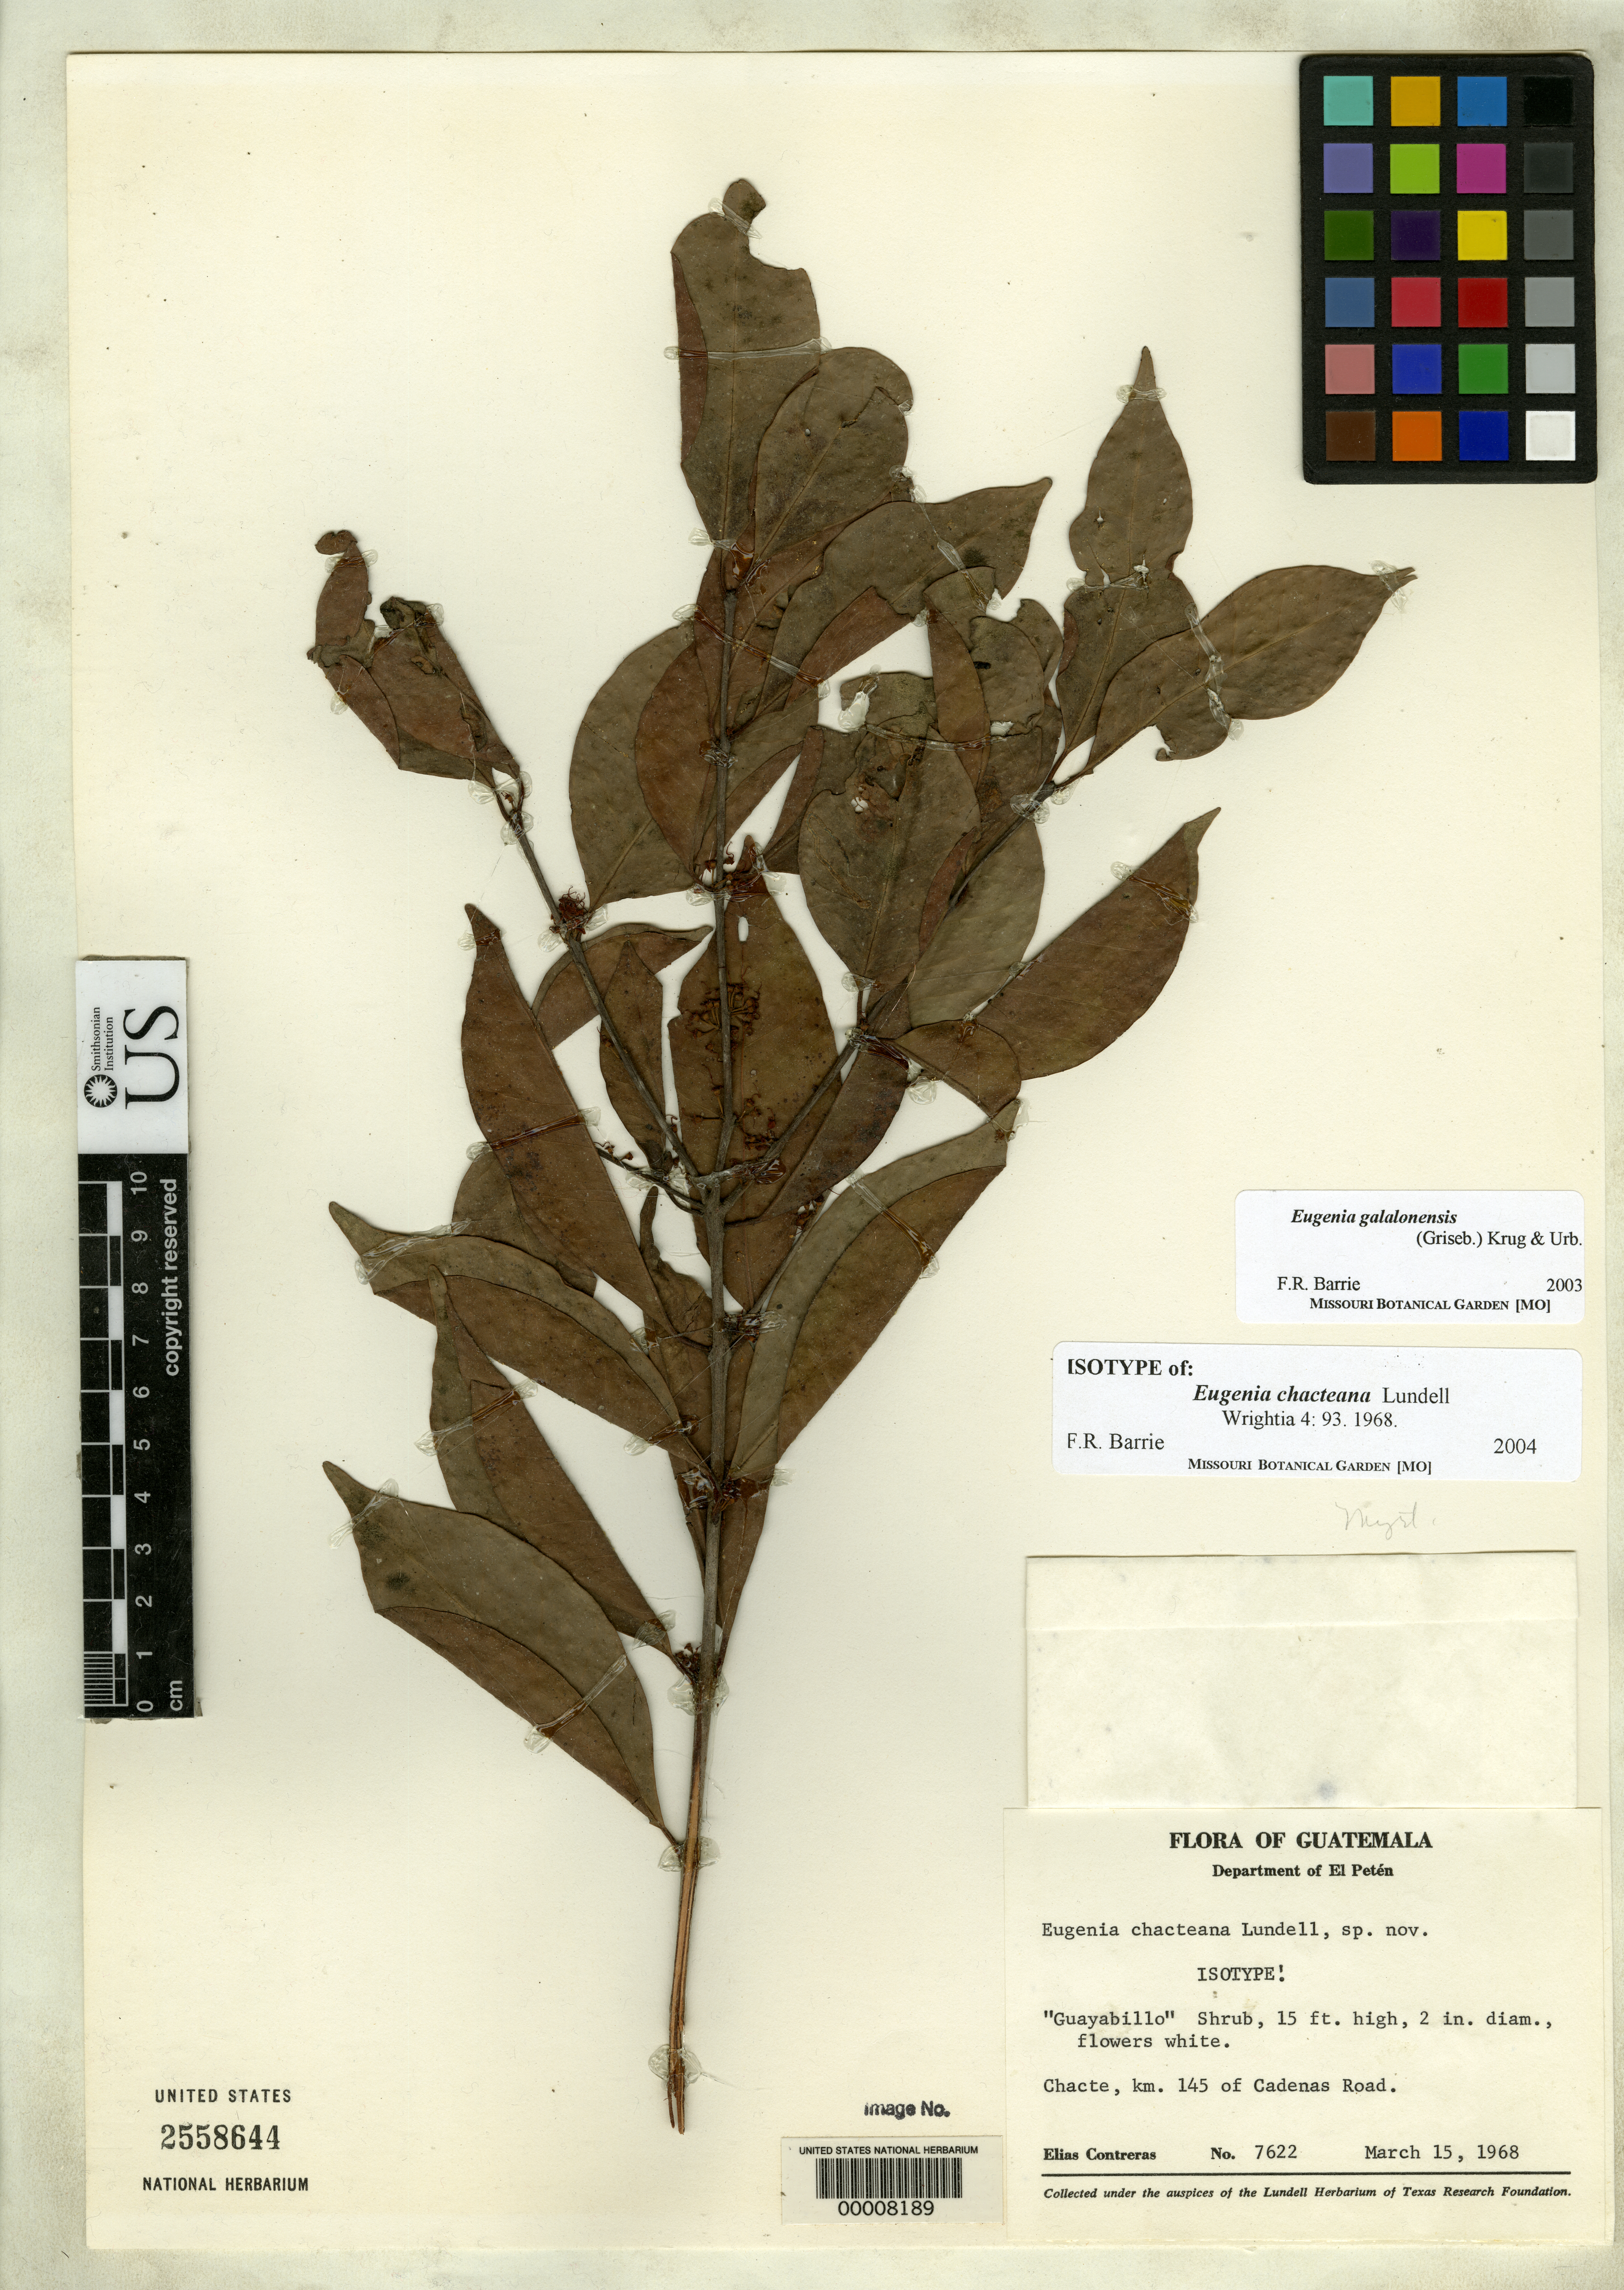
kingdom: Plantae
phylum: Tracheophyta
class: Magnoliopsida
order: Myrtales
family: Myrtaceae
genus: Eugenia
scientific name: Eugenia chacteana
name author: Lundell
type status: Isotype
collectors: E. Contreras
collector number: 7622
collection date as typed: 15 Mar 1968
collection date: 1968-03-15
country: Guatemala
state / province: El Petén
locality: Chacte.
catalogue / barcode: US 2558644